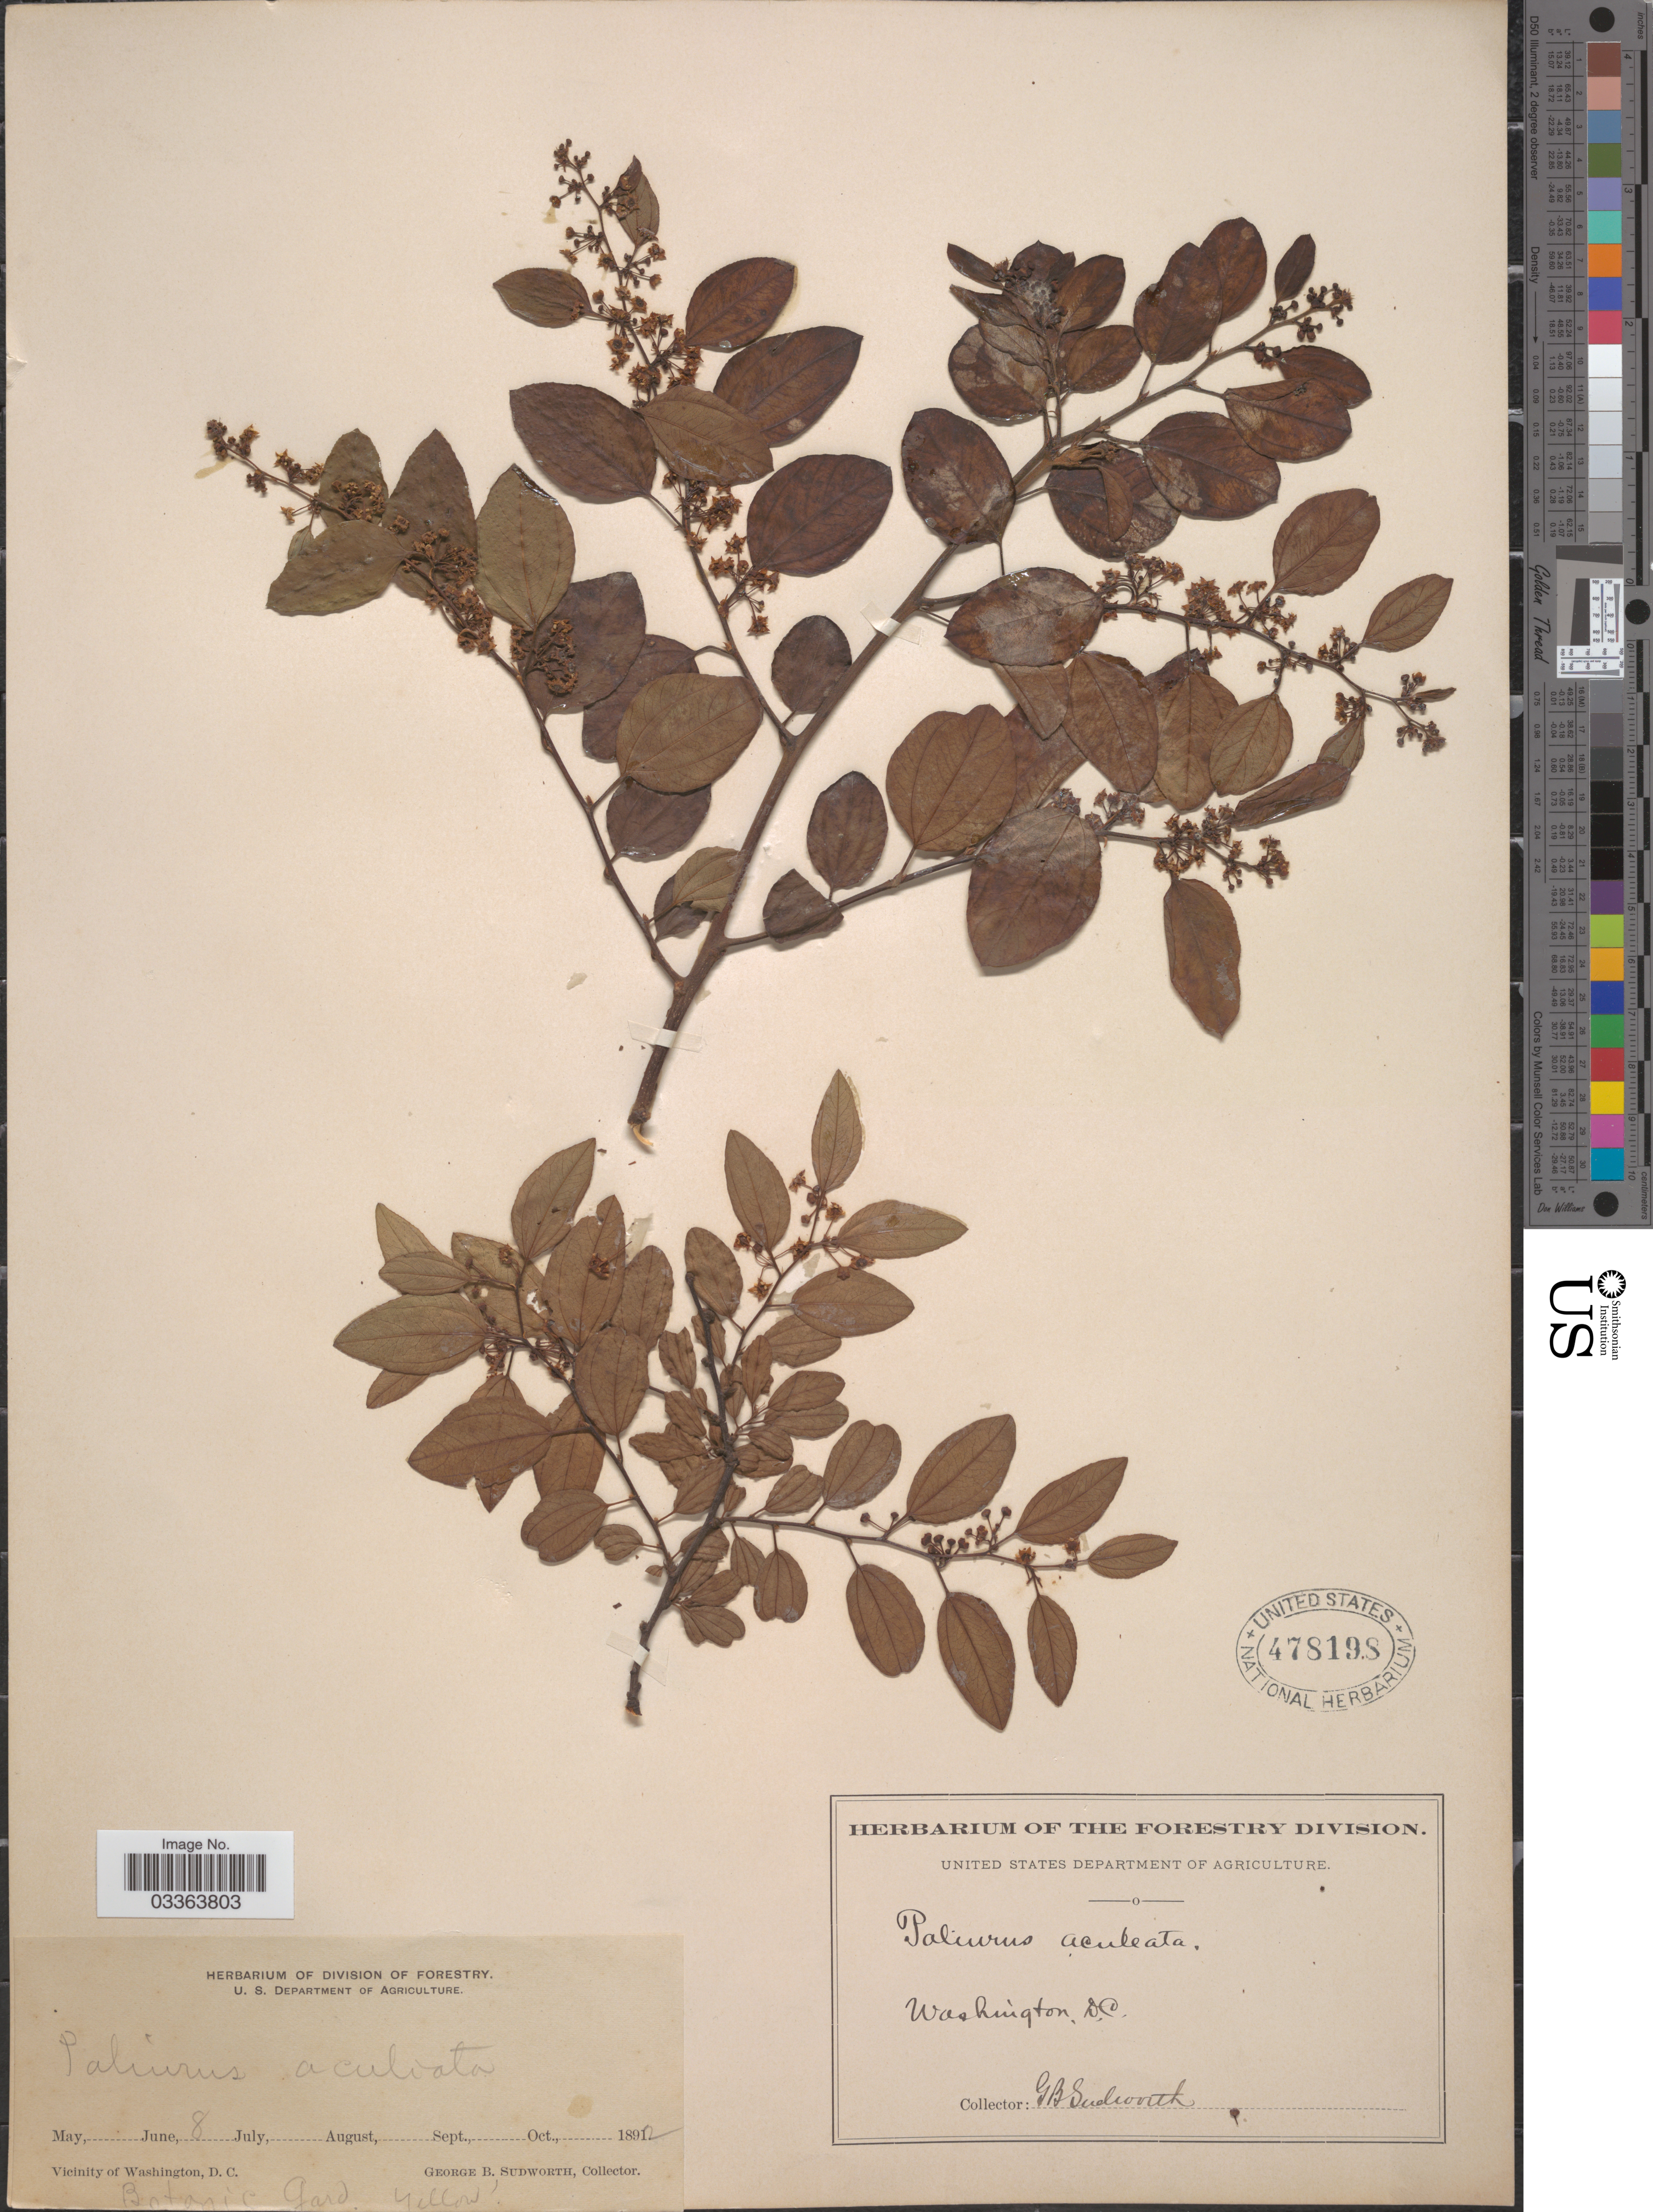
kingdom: Plantae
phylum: Tracheophyta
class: Magnoliopsida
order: Rosales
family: Rhamnaceae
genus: Paliurus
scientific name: Paliurus aculeatus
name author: Lam.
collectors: G. B. Sudworth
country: United States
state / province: District of Columbia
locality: Washington, D.C. Vicinity of Washington, D.C. Botanic Gard.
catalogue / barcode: US 478198